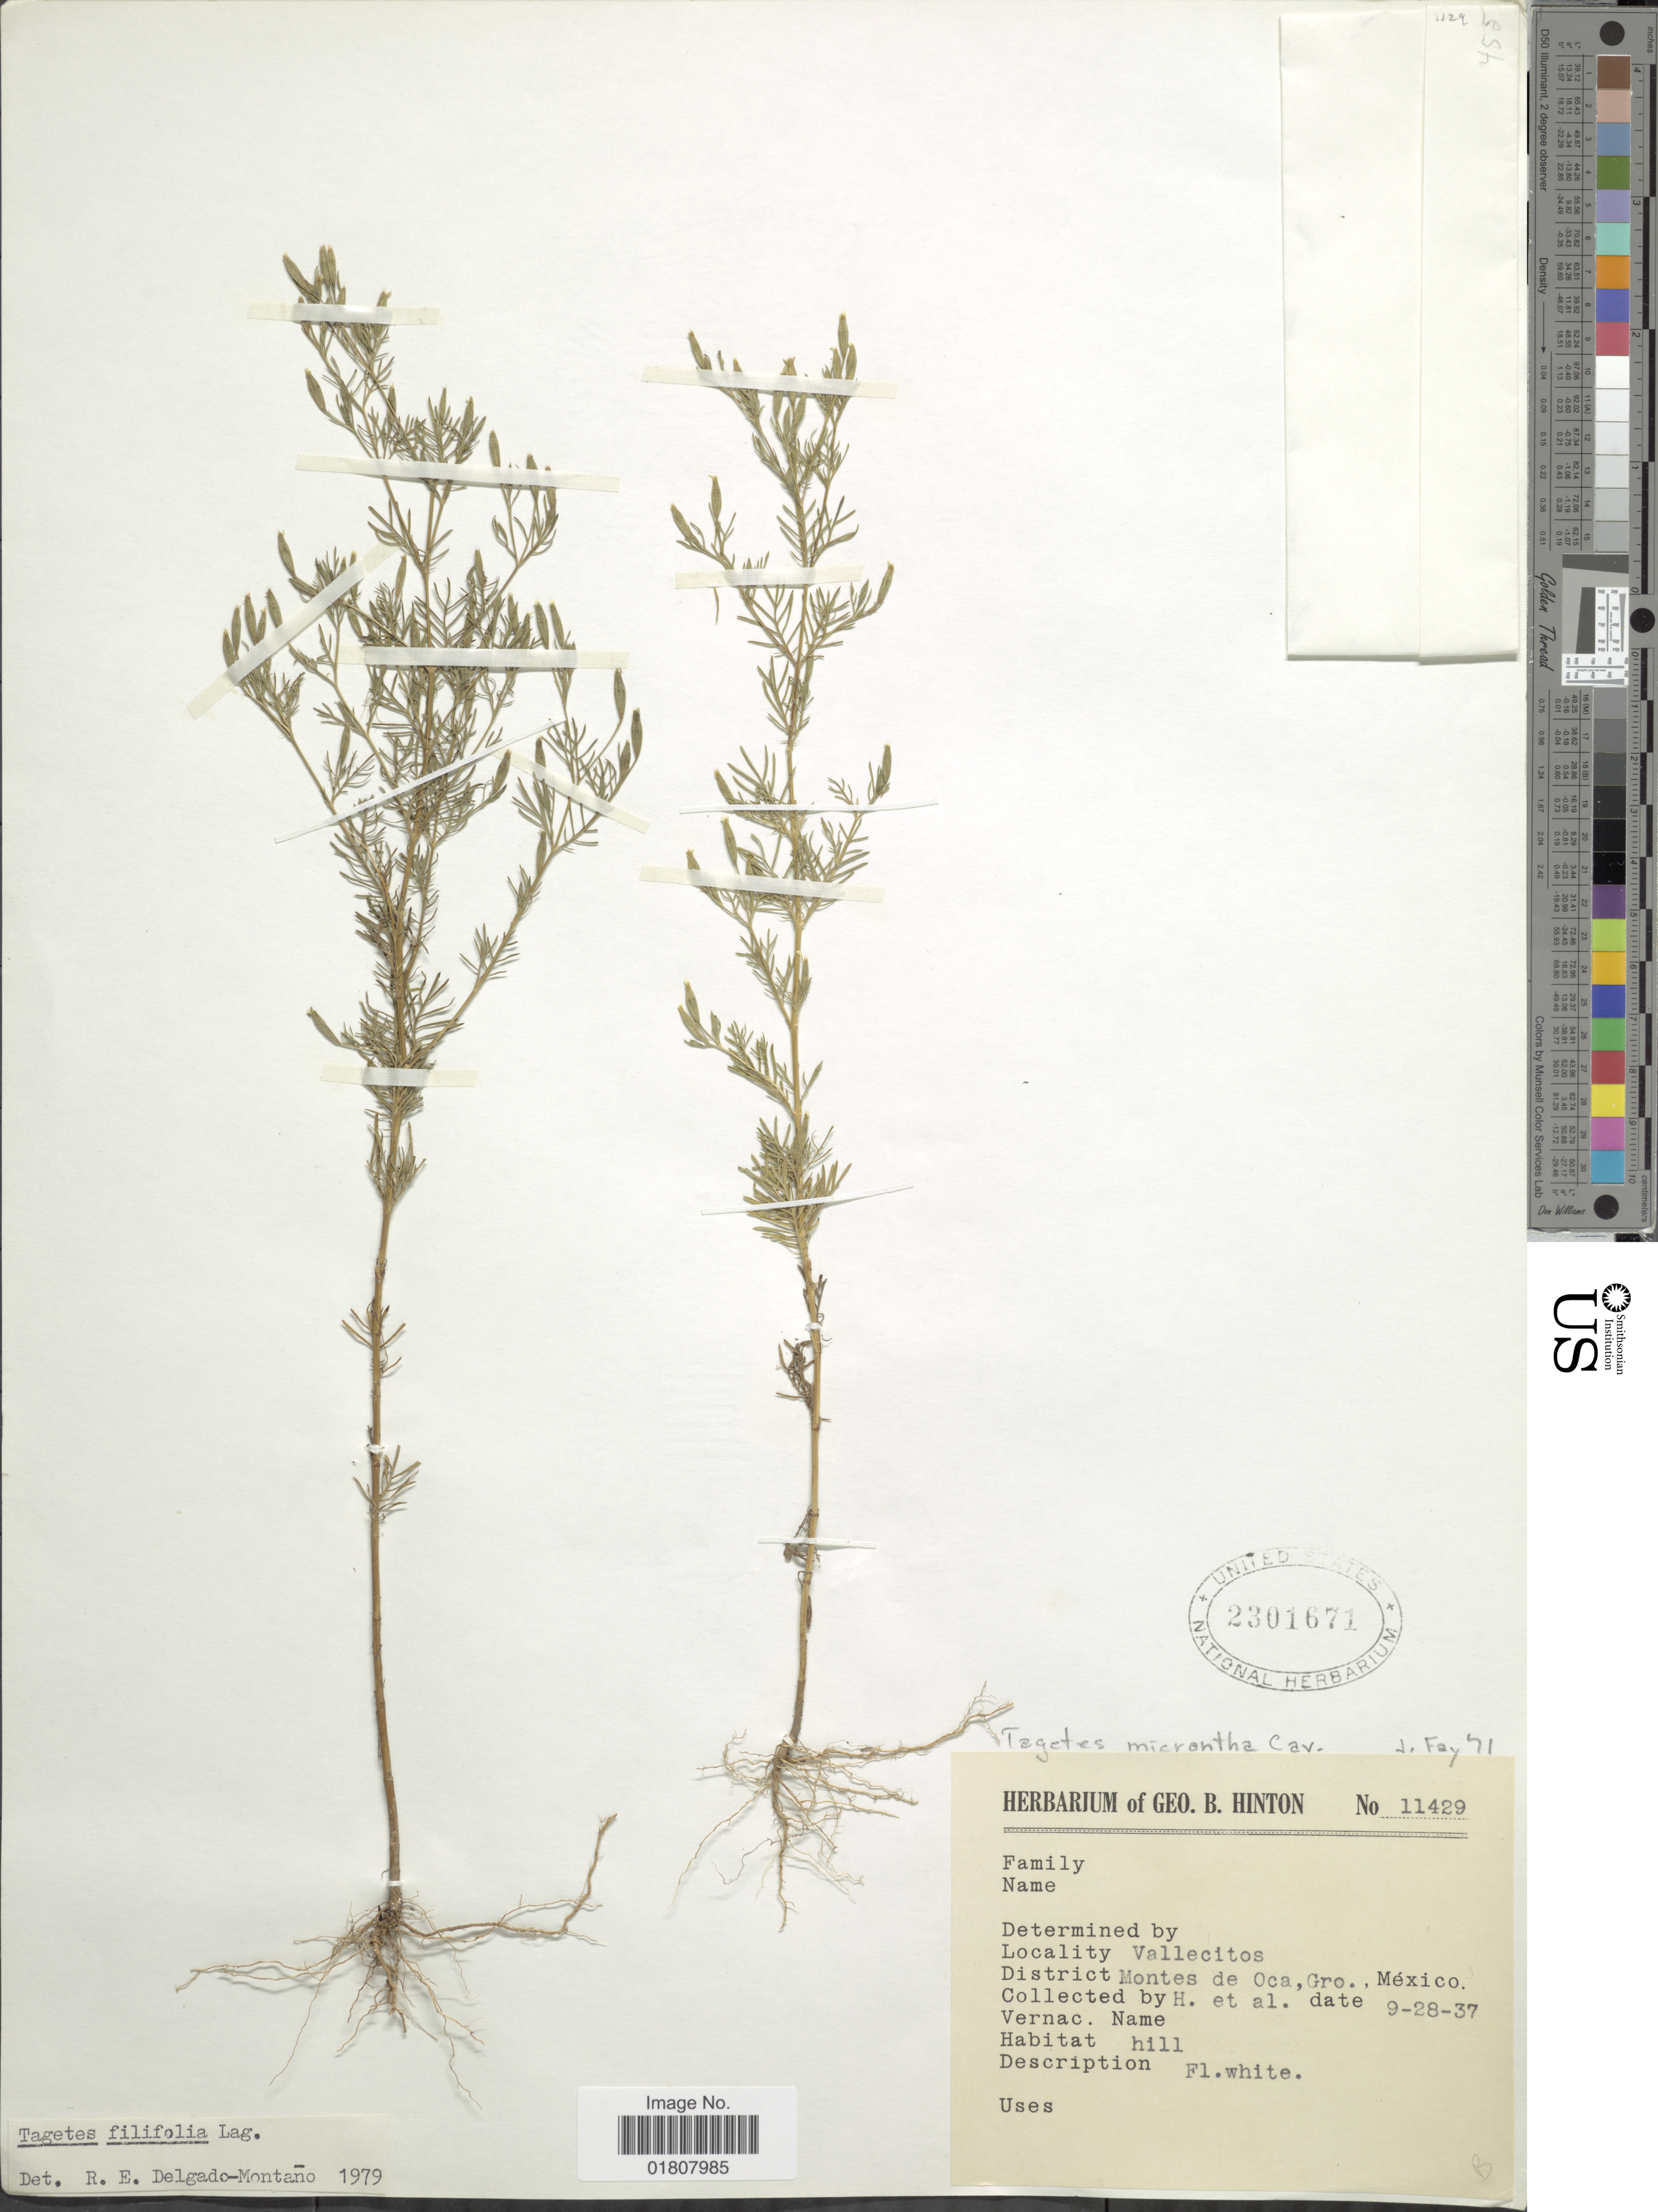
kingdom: Plantae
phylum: Tracheophyta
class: Magnoliopsida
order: Asterales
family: Asteraceae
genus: Tagetes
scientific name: Tagetes filifolia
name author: Lag.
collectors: G. B. Hinton & et al.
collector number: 11429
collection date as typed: Transcribed d/m/y: 28/9/37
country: Mexico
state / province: Guerrero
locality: Vallecitos, District Montes de Oca, Gro.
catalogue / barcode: US 2301671